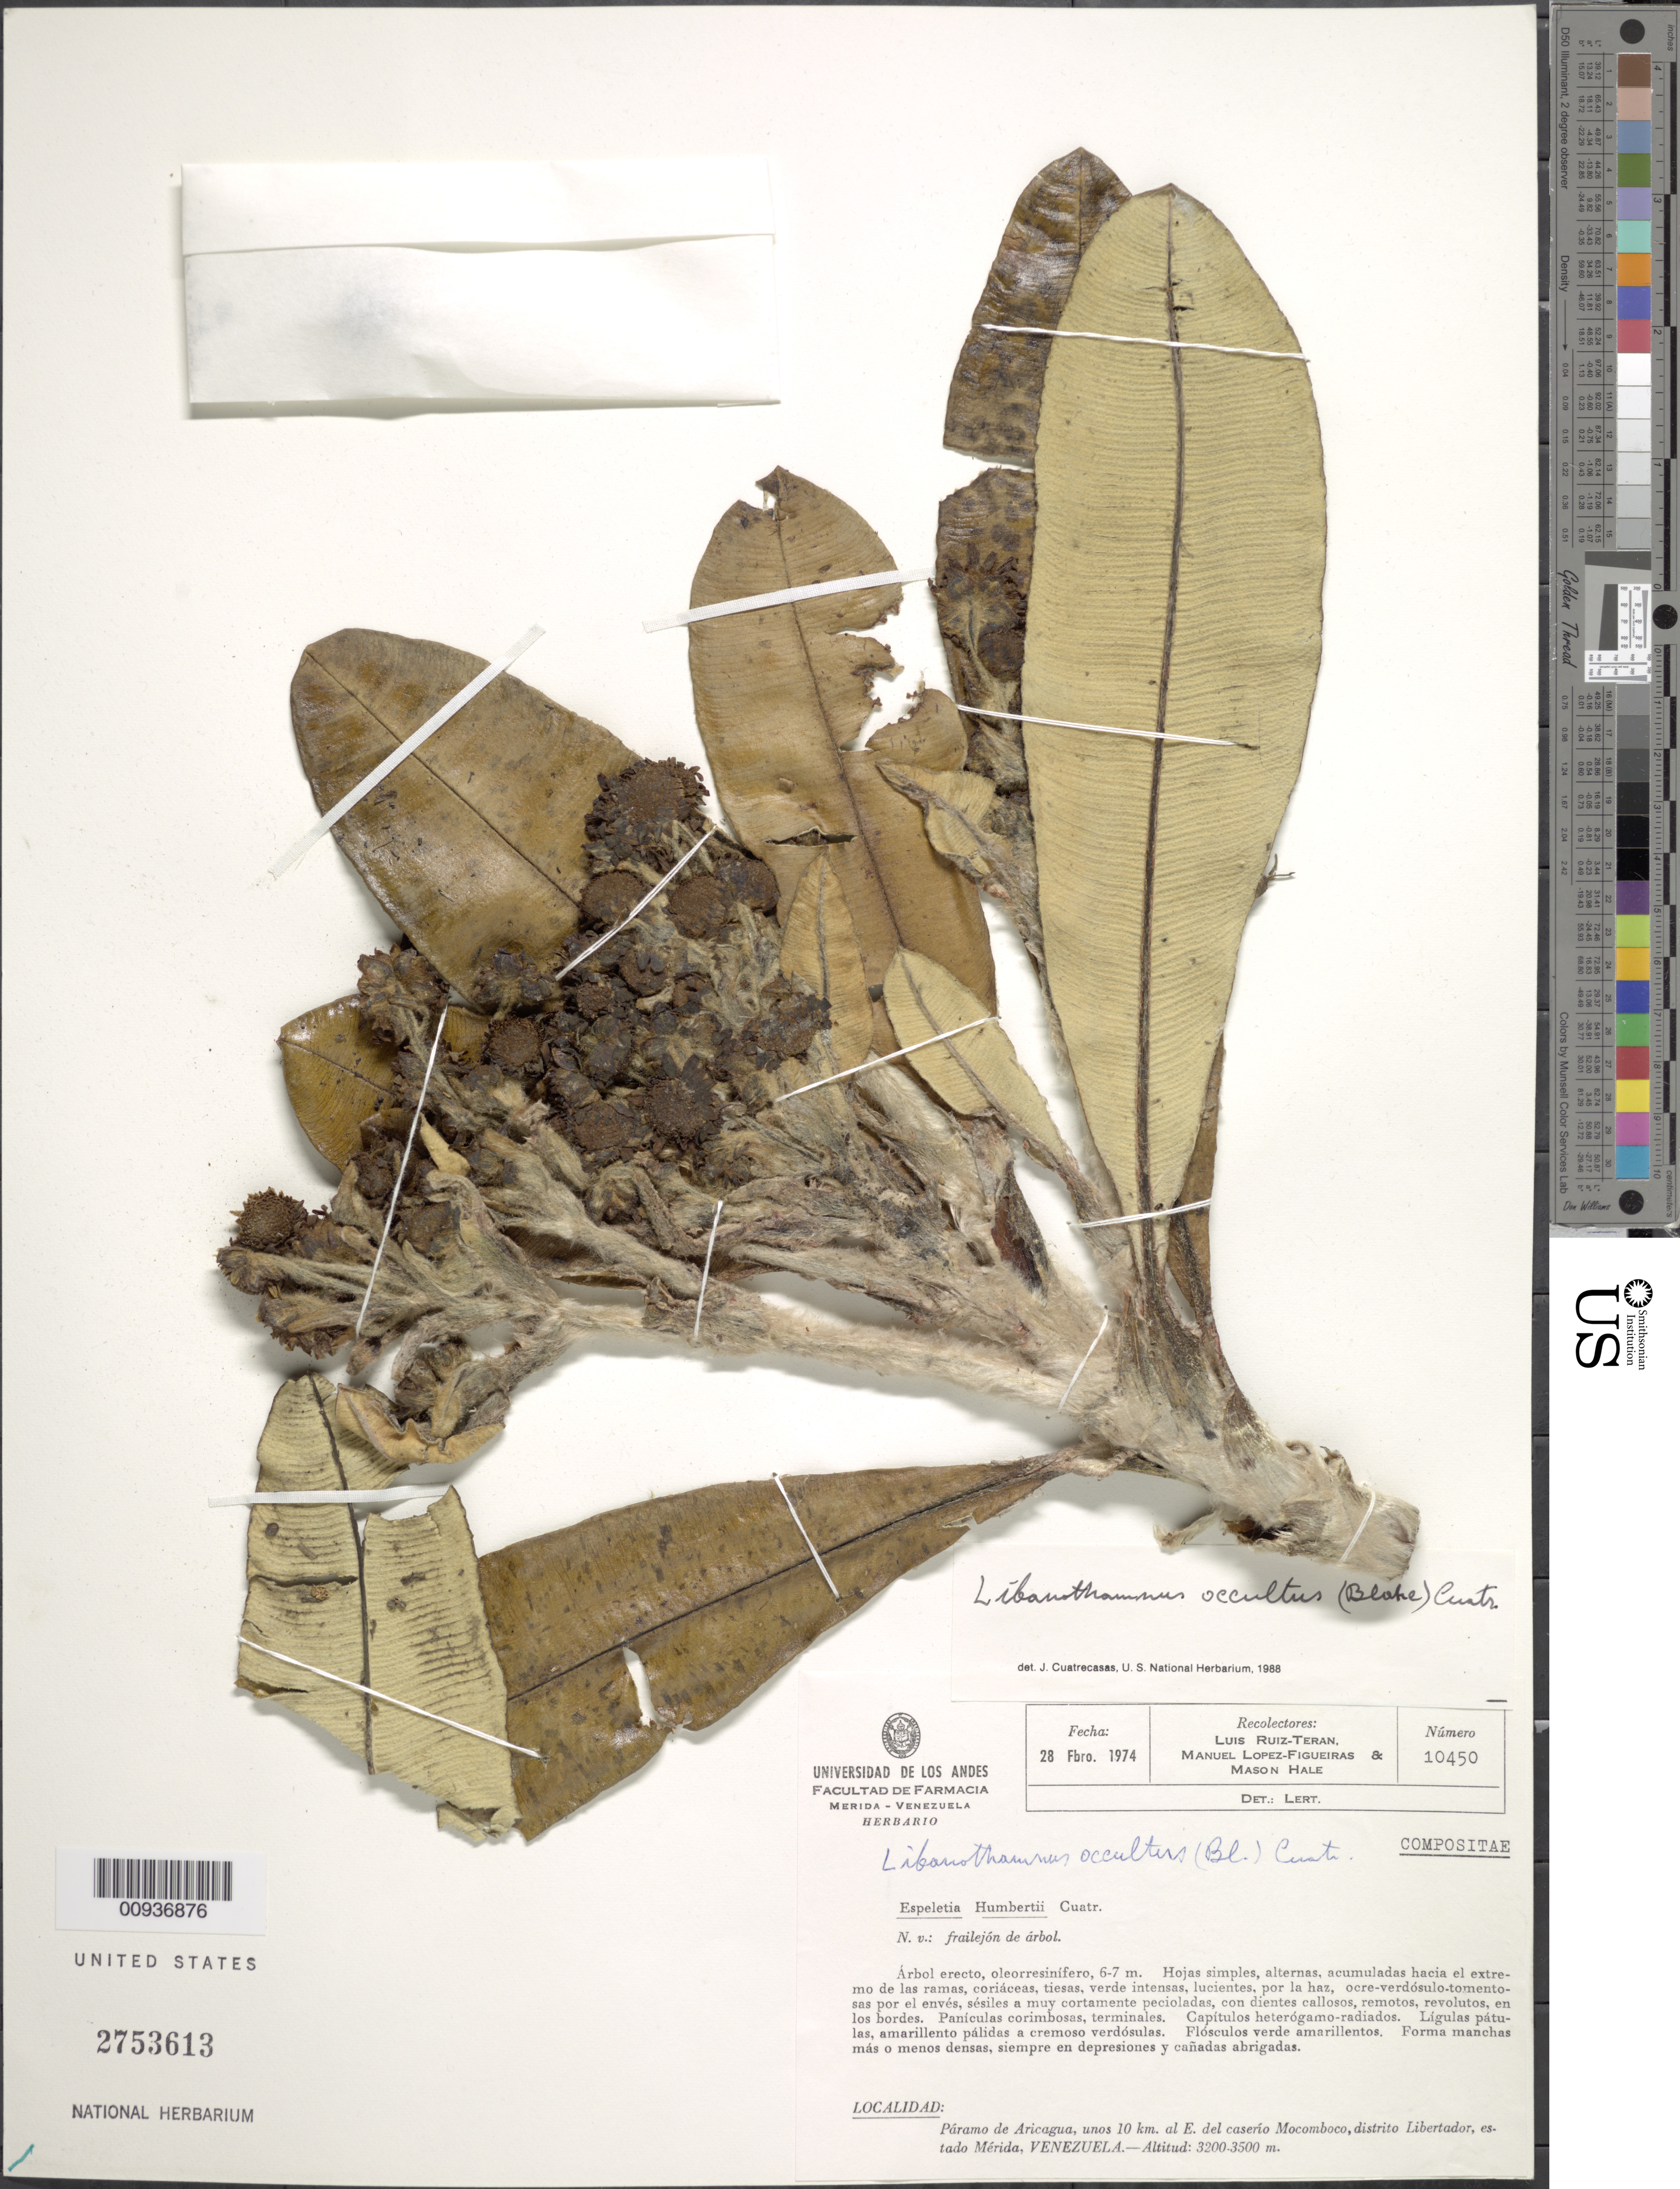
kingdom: Plantae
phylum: Tracheophyta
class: Magnoliopsida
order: Asterales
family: Asteraceae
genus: Libanothamnus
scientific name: Libanothamnus occultus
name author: (S.F. Blake) Cuatrec.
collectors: L. Teran, M. López Figueiras & M. Hale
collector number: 10450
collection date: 1974-02-28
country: Venezuela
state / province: Mérida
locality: Paramo de Aricagua, unos 10 km al E del caserio Mocomboco, Distrito Libertador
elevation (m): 3200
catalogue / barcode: US 2753613